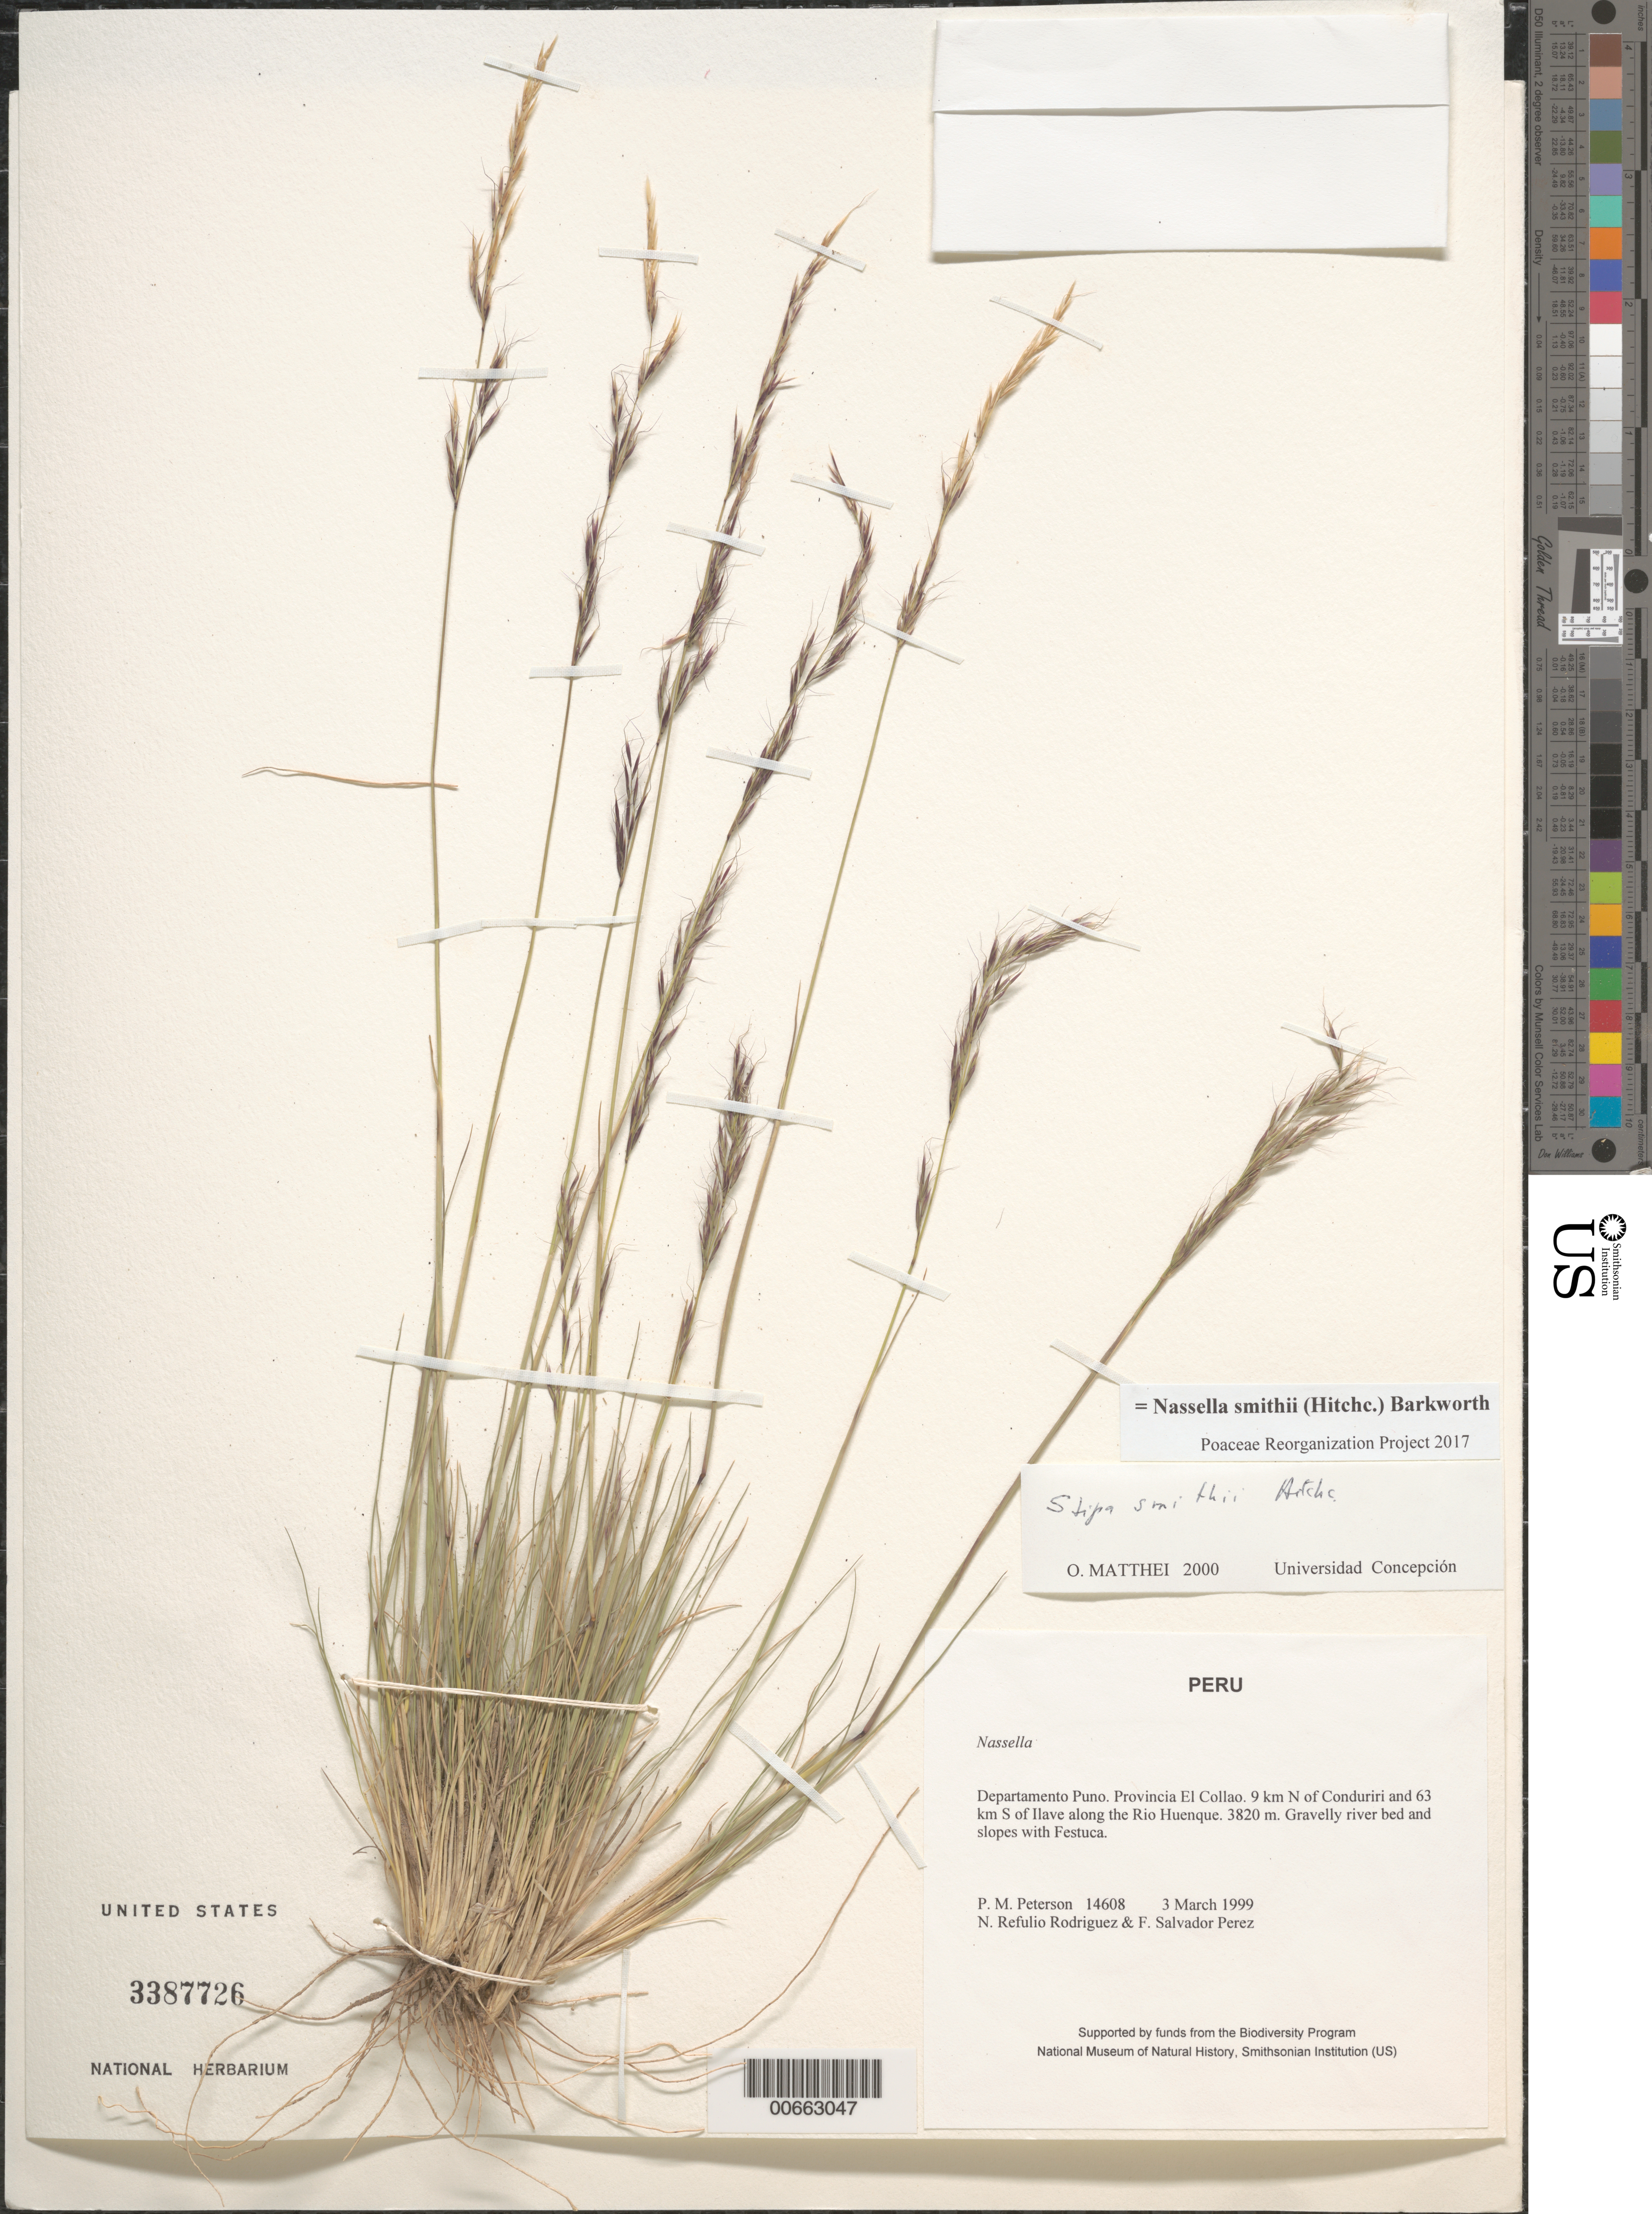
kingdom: Plantae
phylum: Tracheophyta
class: Liliopsida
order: Poales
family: Poaceae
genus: Nassella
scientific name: Nassella smithii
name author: (Hitchc.) Barkworth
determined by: Poaceae Reorganization Project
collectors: P. M. Peterson, N. Refulio-Rodríguez & F. Salvador Perez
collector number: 14608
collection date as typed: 03 Mar 1999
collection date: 1999-03-03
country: Peru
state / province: Puno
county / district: El Collao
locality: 9 km N of Conduriri and 63 km S of Ilave along the Rio Huenque.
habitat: Gravelly river bed and slopes with Festuca.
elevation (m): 3820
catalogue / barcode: US 3387726